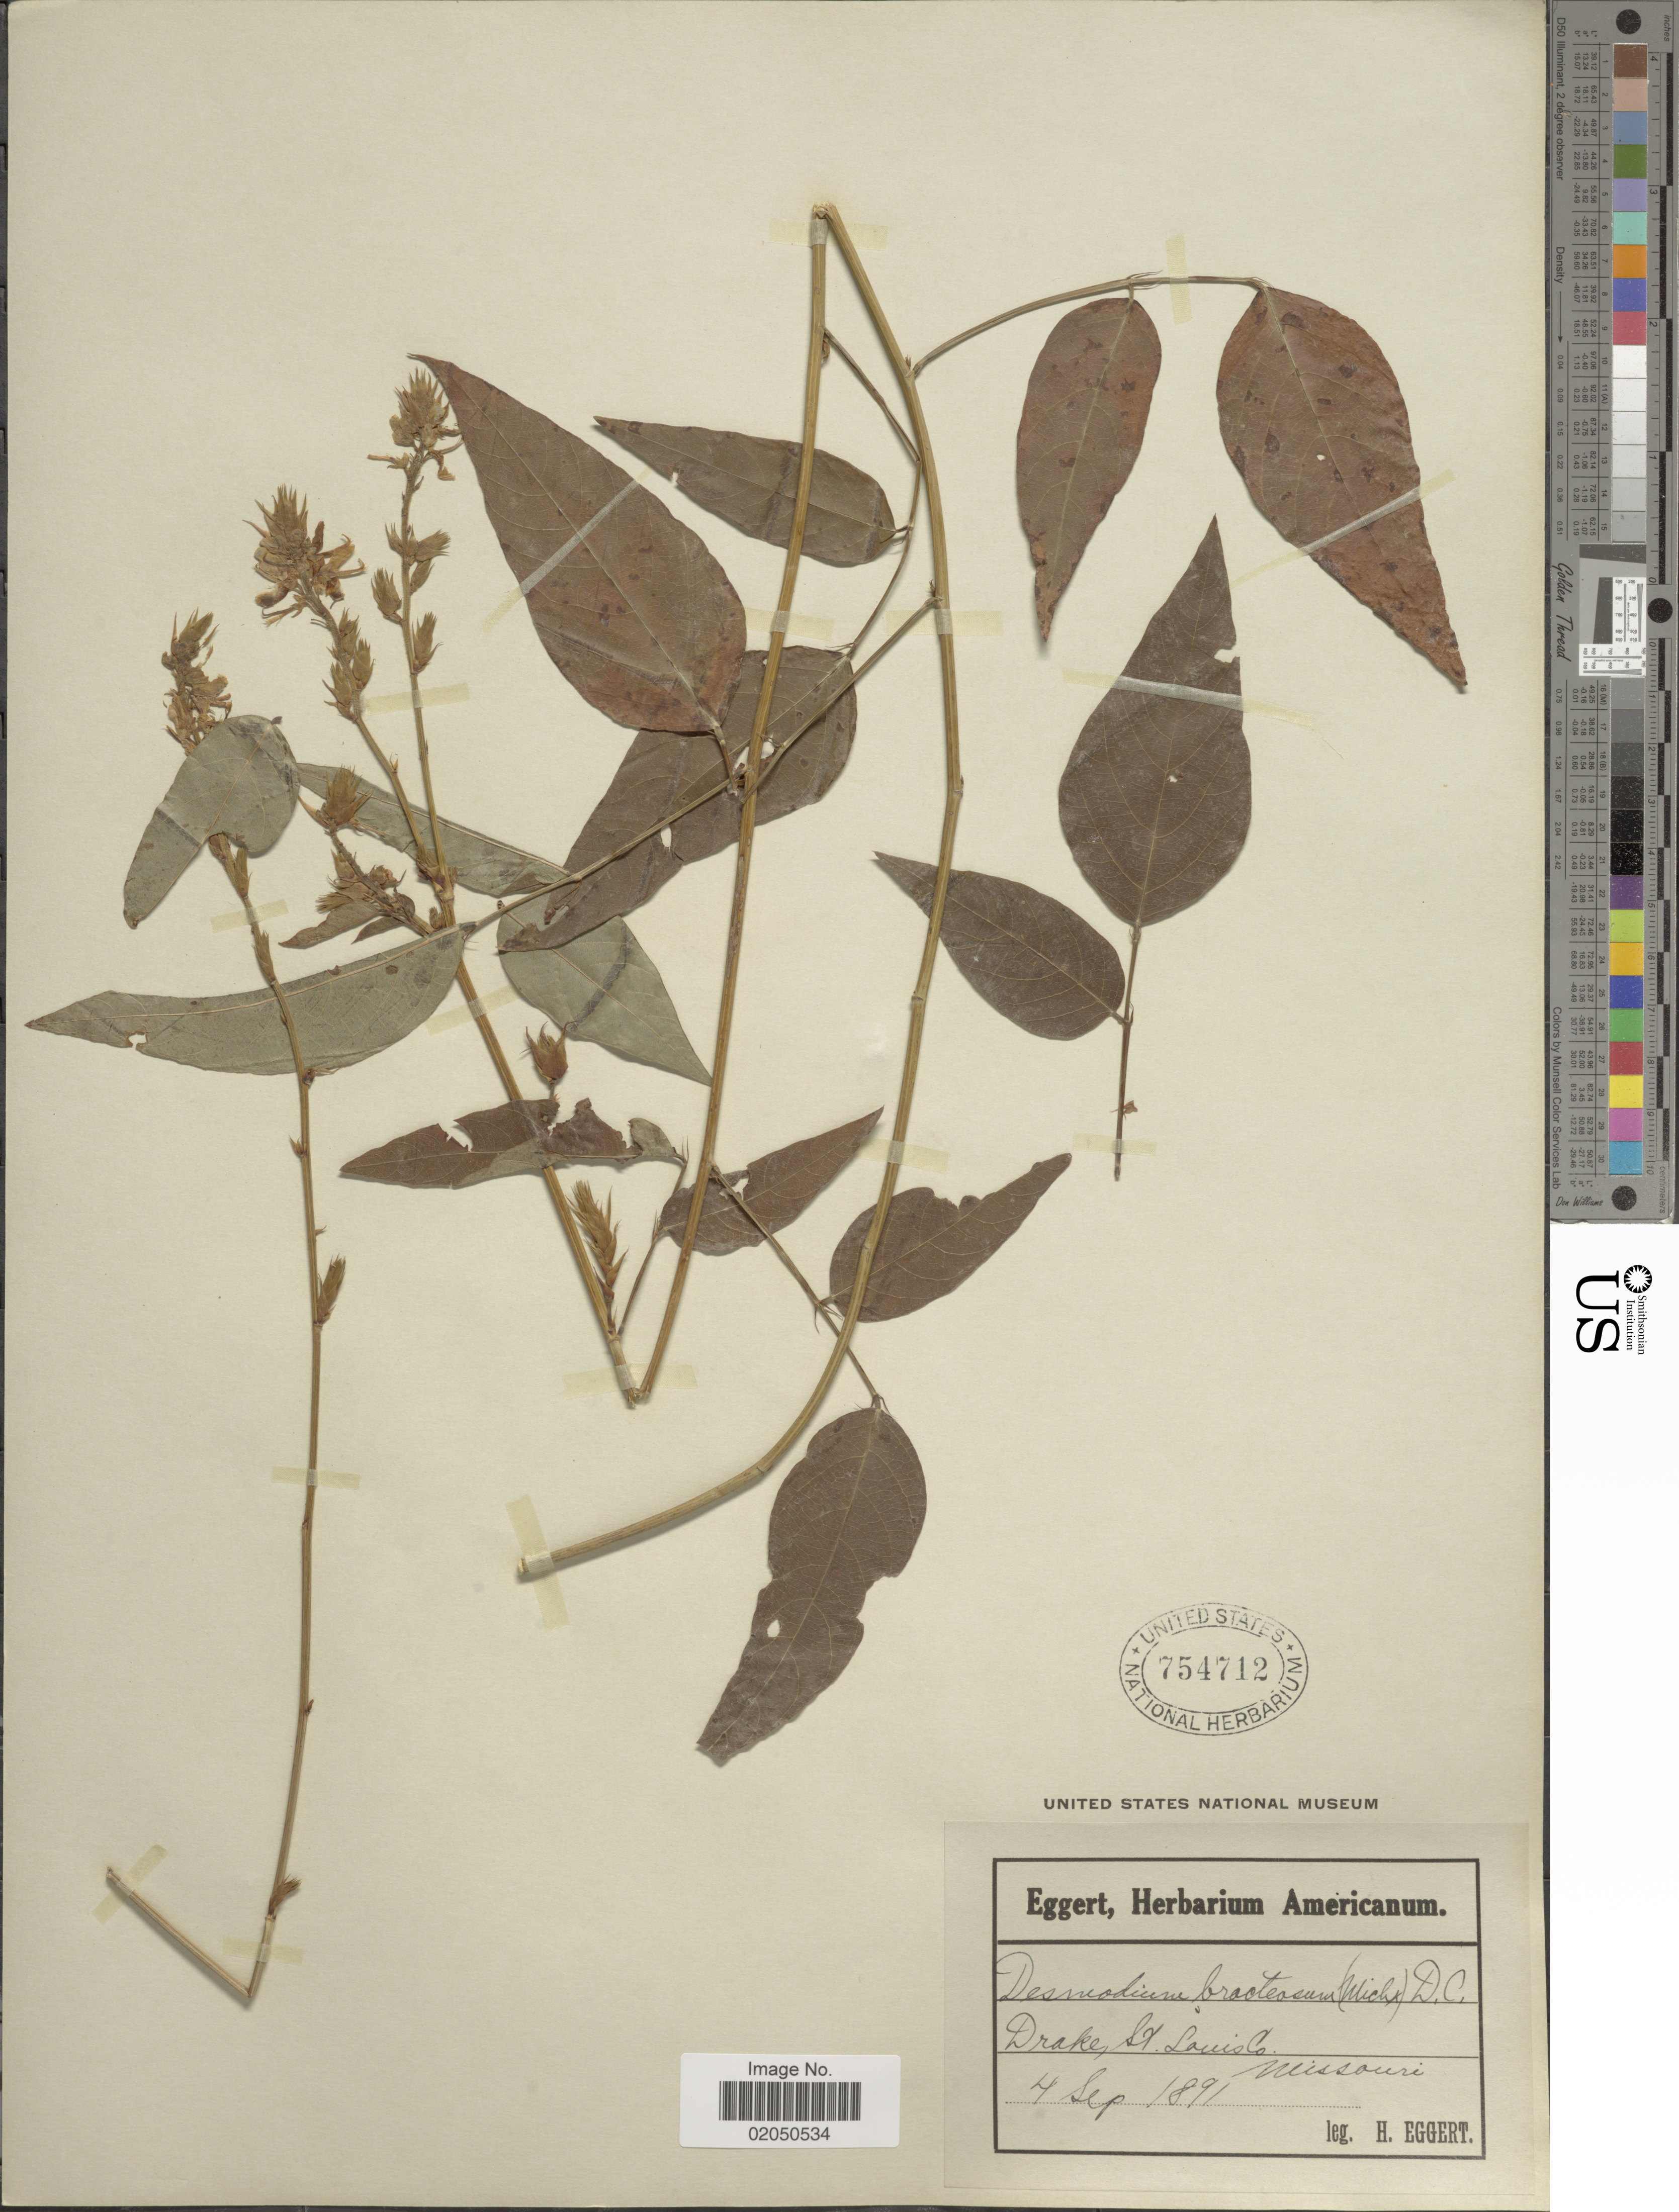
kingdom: Plantae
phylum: Tracheophyta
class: Magnoliopsida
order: Fabales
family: Fabaceae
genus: Desmodium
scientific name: Desmodium cuspidatum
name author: (Muhl. ex Willd.) Loudon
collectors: H. Eggert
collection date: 1891-09-04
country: United States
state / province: Missouri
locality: Drake, St. Louis Co.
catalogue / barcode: US 754712